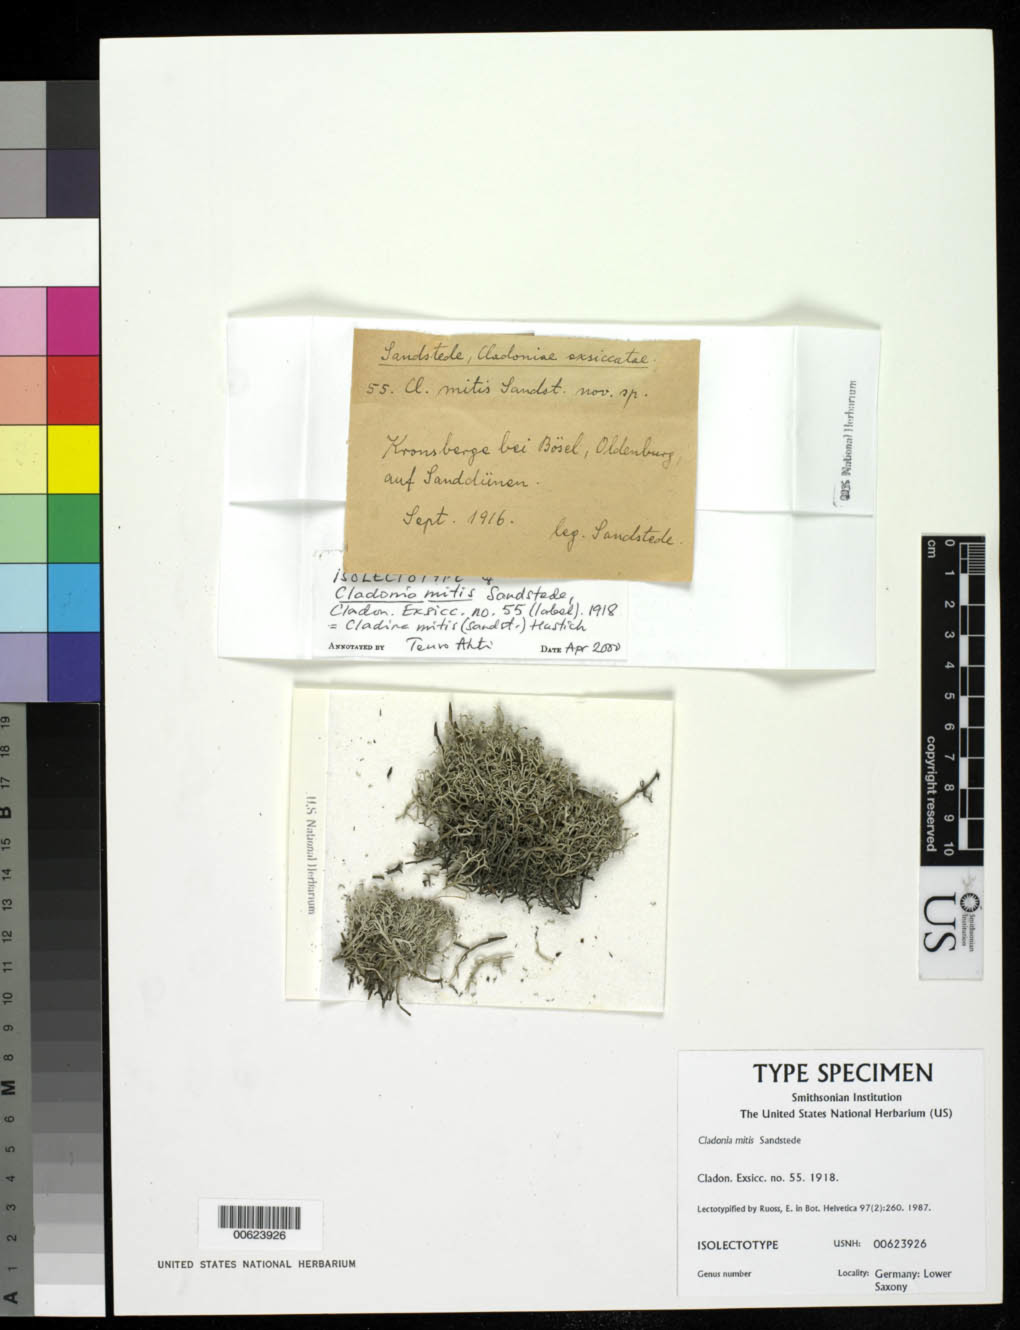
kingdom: Fungi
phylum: Ascomycota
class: Lecanoromycetes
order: Lecanorales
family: Cladoniaceae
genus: Cladonia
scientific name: Cladonia mitis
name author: Sandst.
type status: Isolectotype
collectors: H. Sandstede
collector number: Sandst., Clad. Exs. 55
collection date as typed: Sep 1916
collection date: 1916-09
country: Germany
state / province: Niedersachsen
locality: Kronsberge bei Bosel, Oldenburgh auf Sanddunen. [Kronsberge near Bosel, Oldenburgh on sand dunes.]